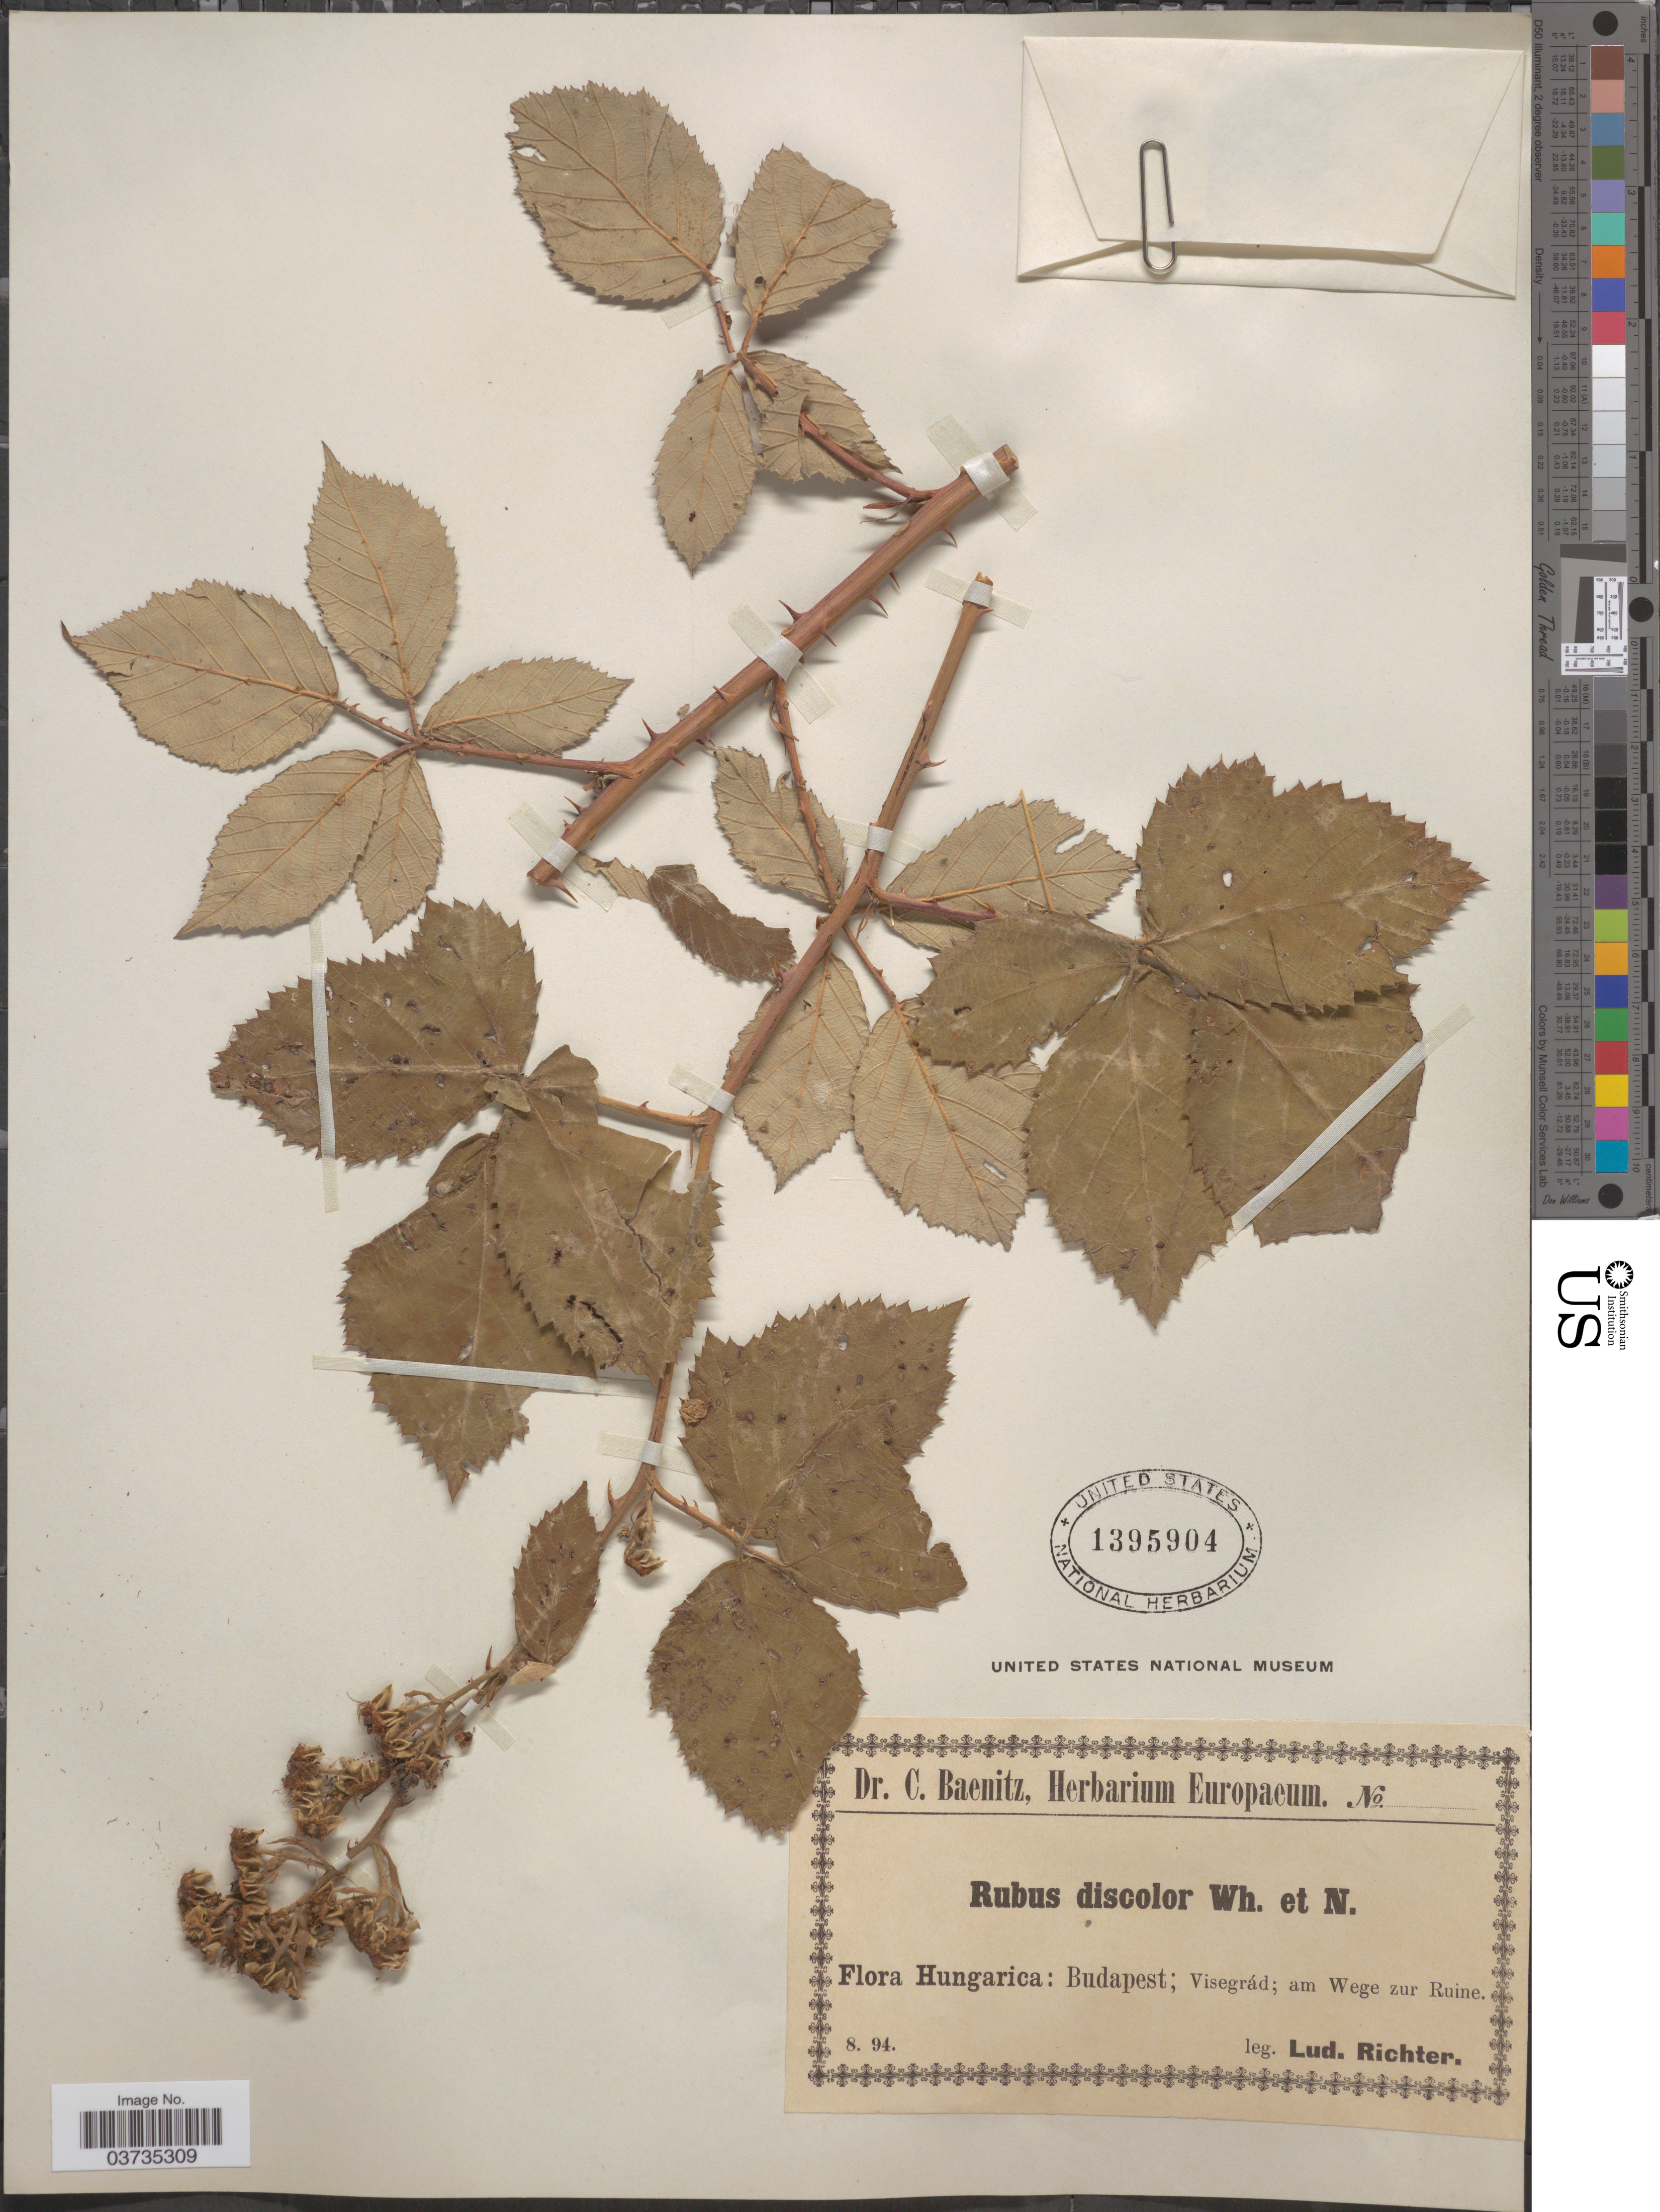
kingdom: Plantae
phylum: Tracheophyta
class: Magnoliopsida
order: Rosales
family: Rosaceae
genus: Rubus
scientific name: Rubus discolor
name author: Weihe & Nees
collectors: L. Richter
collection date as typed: Transcribed d/m/y: /8/94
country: Hungary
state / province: Budapest, Capital District of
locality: Budapest; Visegrád; am Wege zur Ruine.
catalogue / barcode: US 1395904